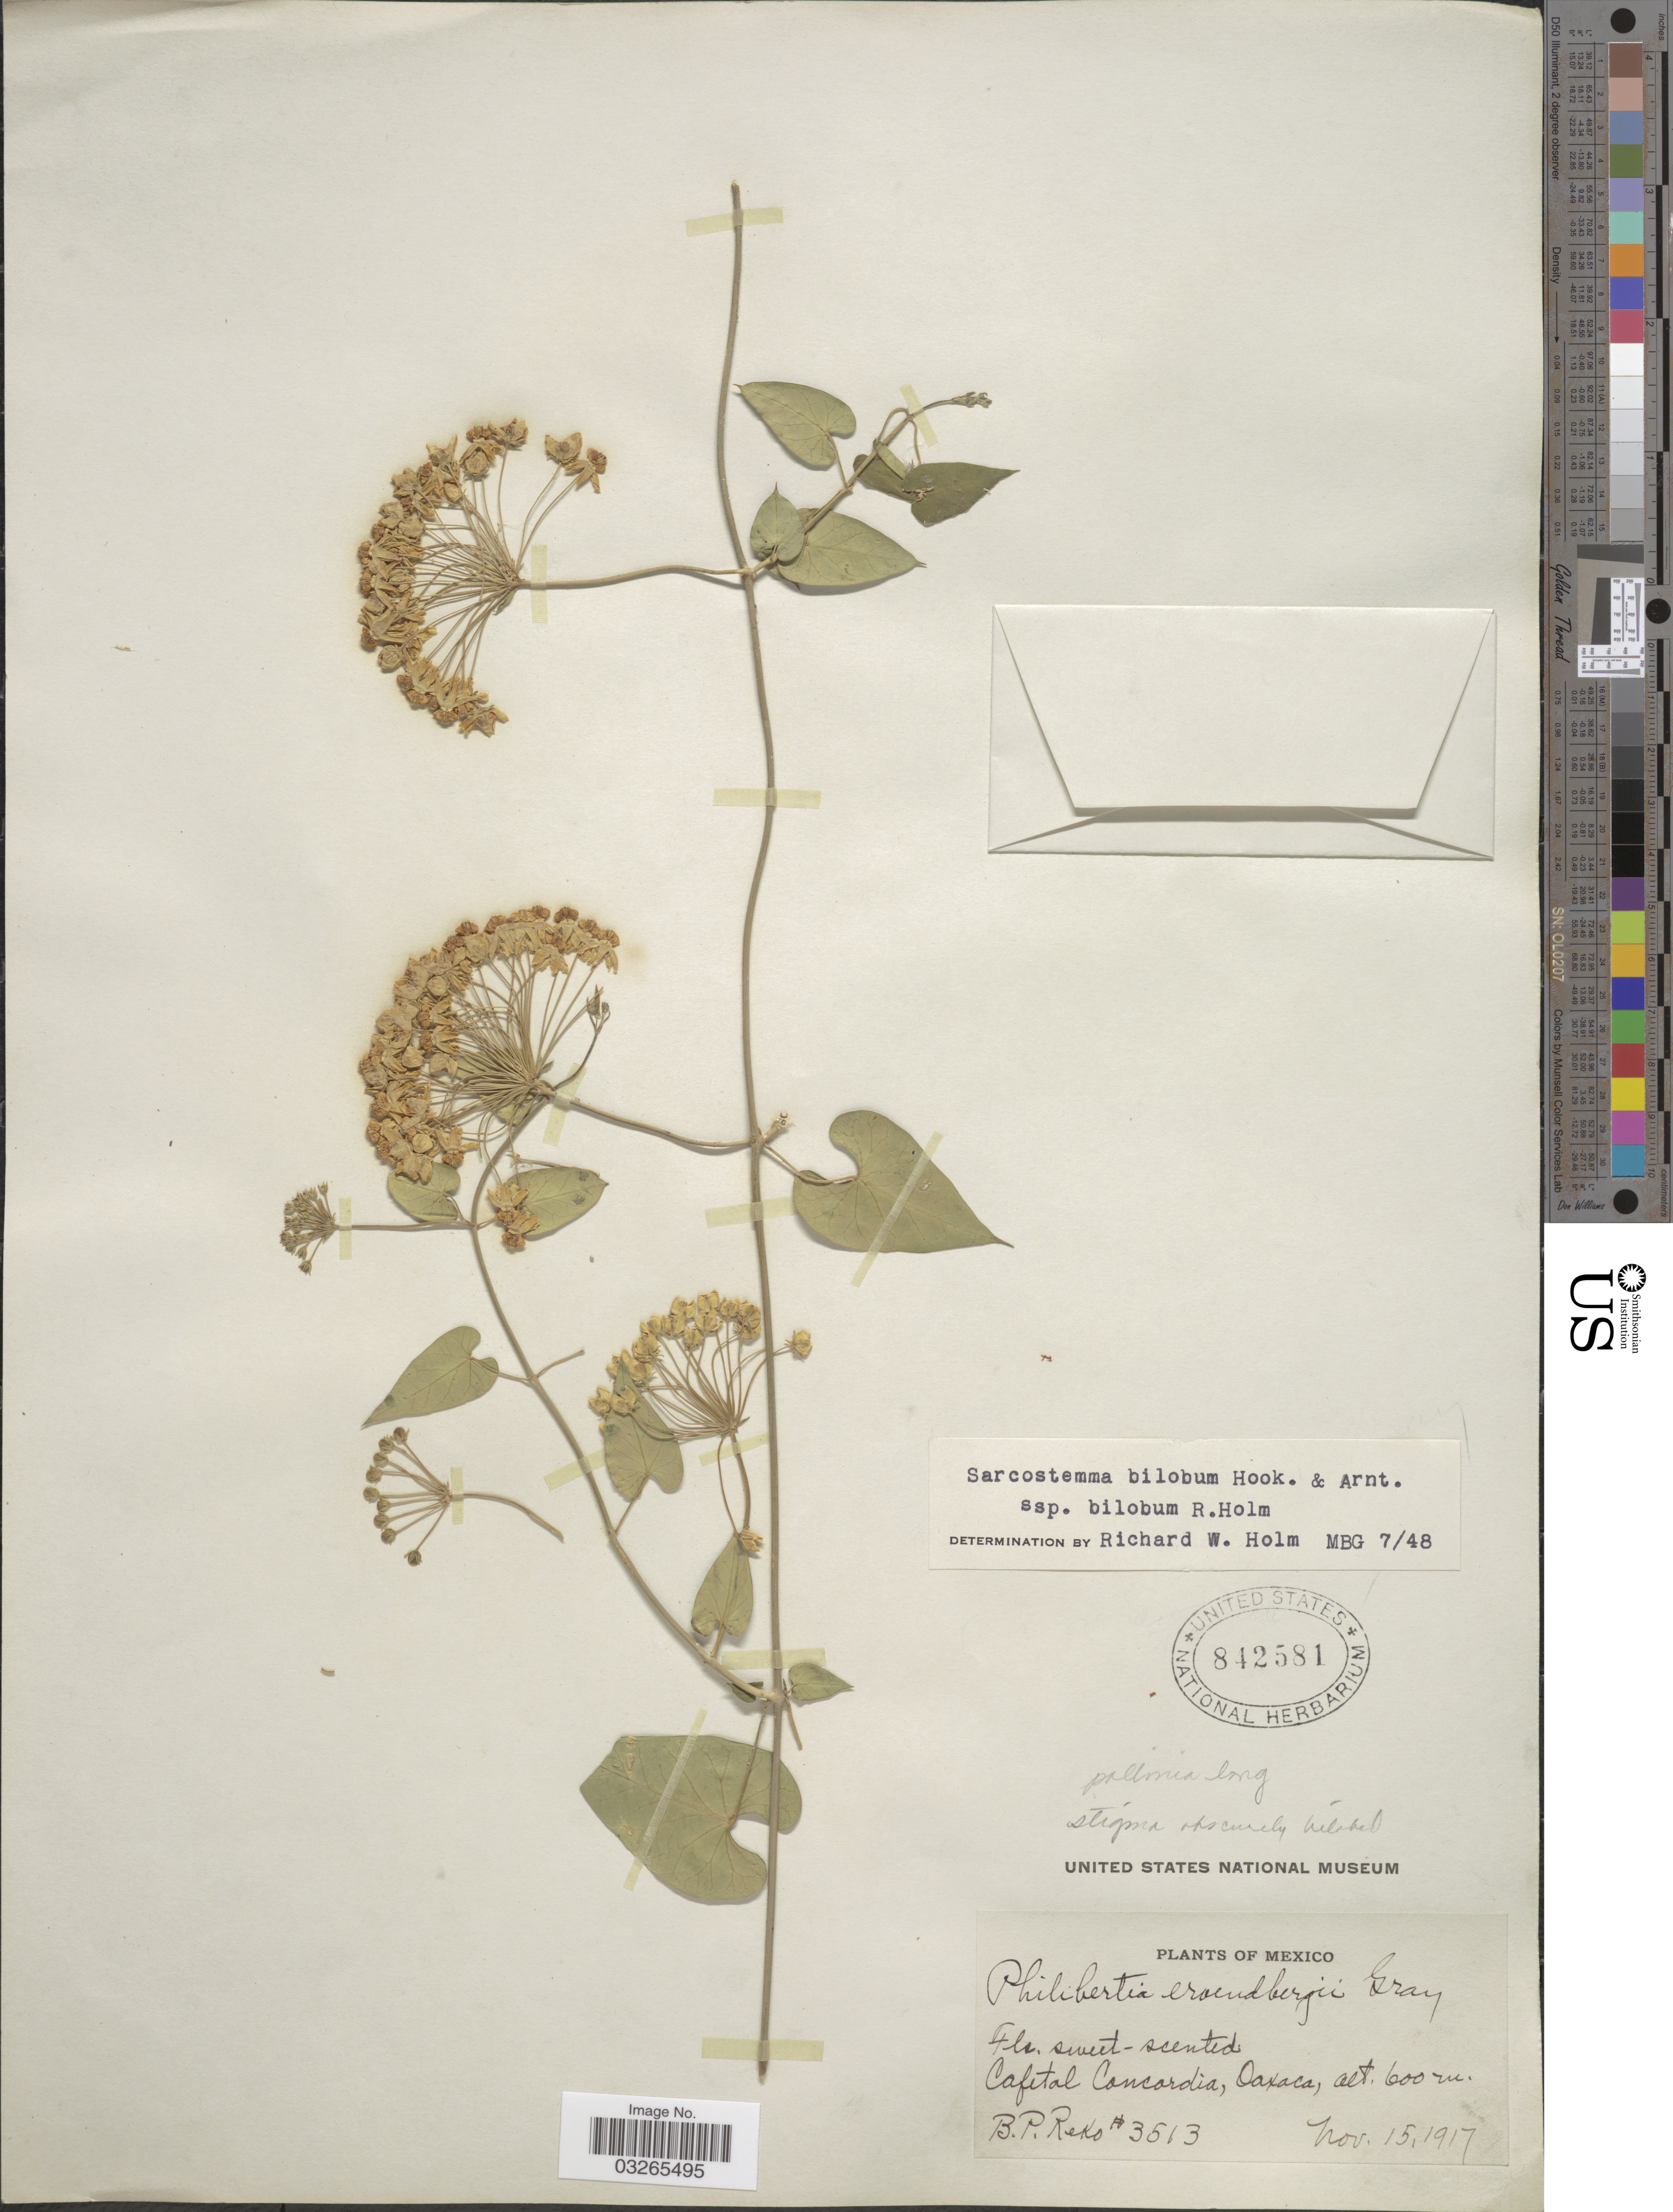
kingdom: Plantae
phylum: Tracheophyta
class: Magnoliopsida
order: Gentianales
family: Apocynaceae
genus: Sarcostemma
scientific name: Sarcostemma bilobum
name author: Hook. & Arn.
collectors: B. P. Reko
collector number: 3513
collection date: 1917-11-15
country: Mexico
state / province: Oaxaca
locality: Cafetal Concordia, Oaxaca.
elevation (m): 600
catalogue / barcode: US 842581